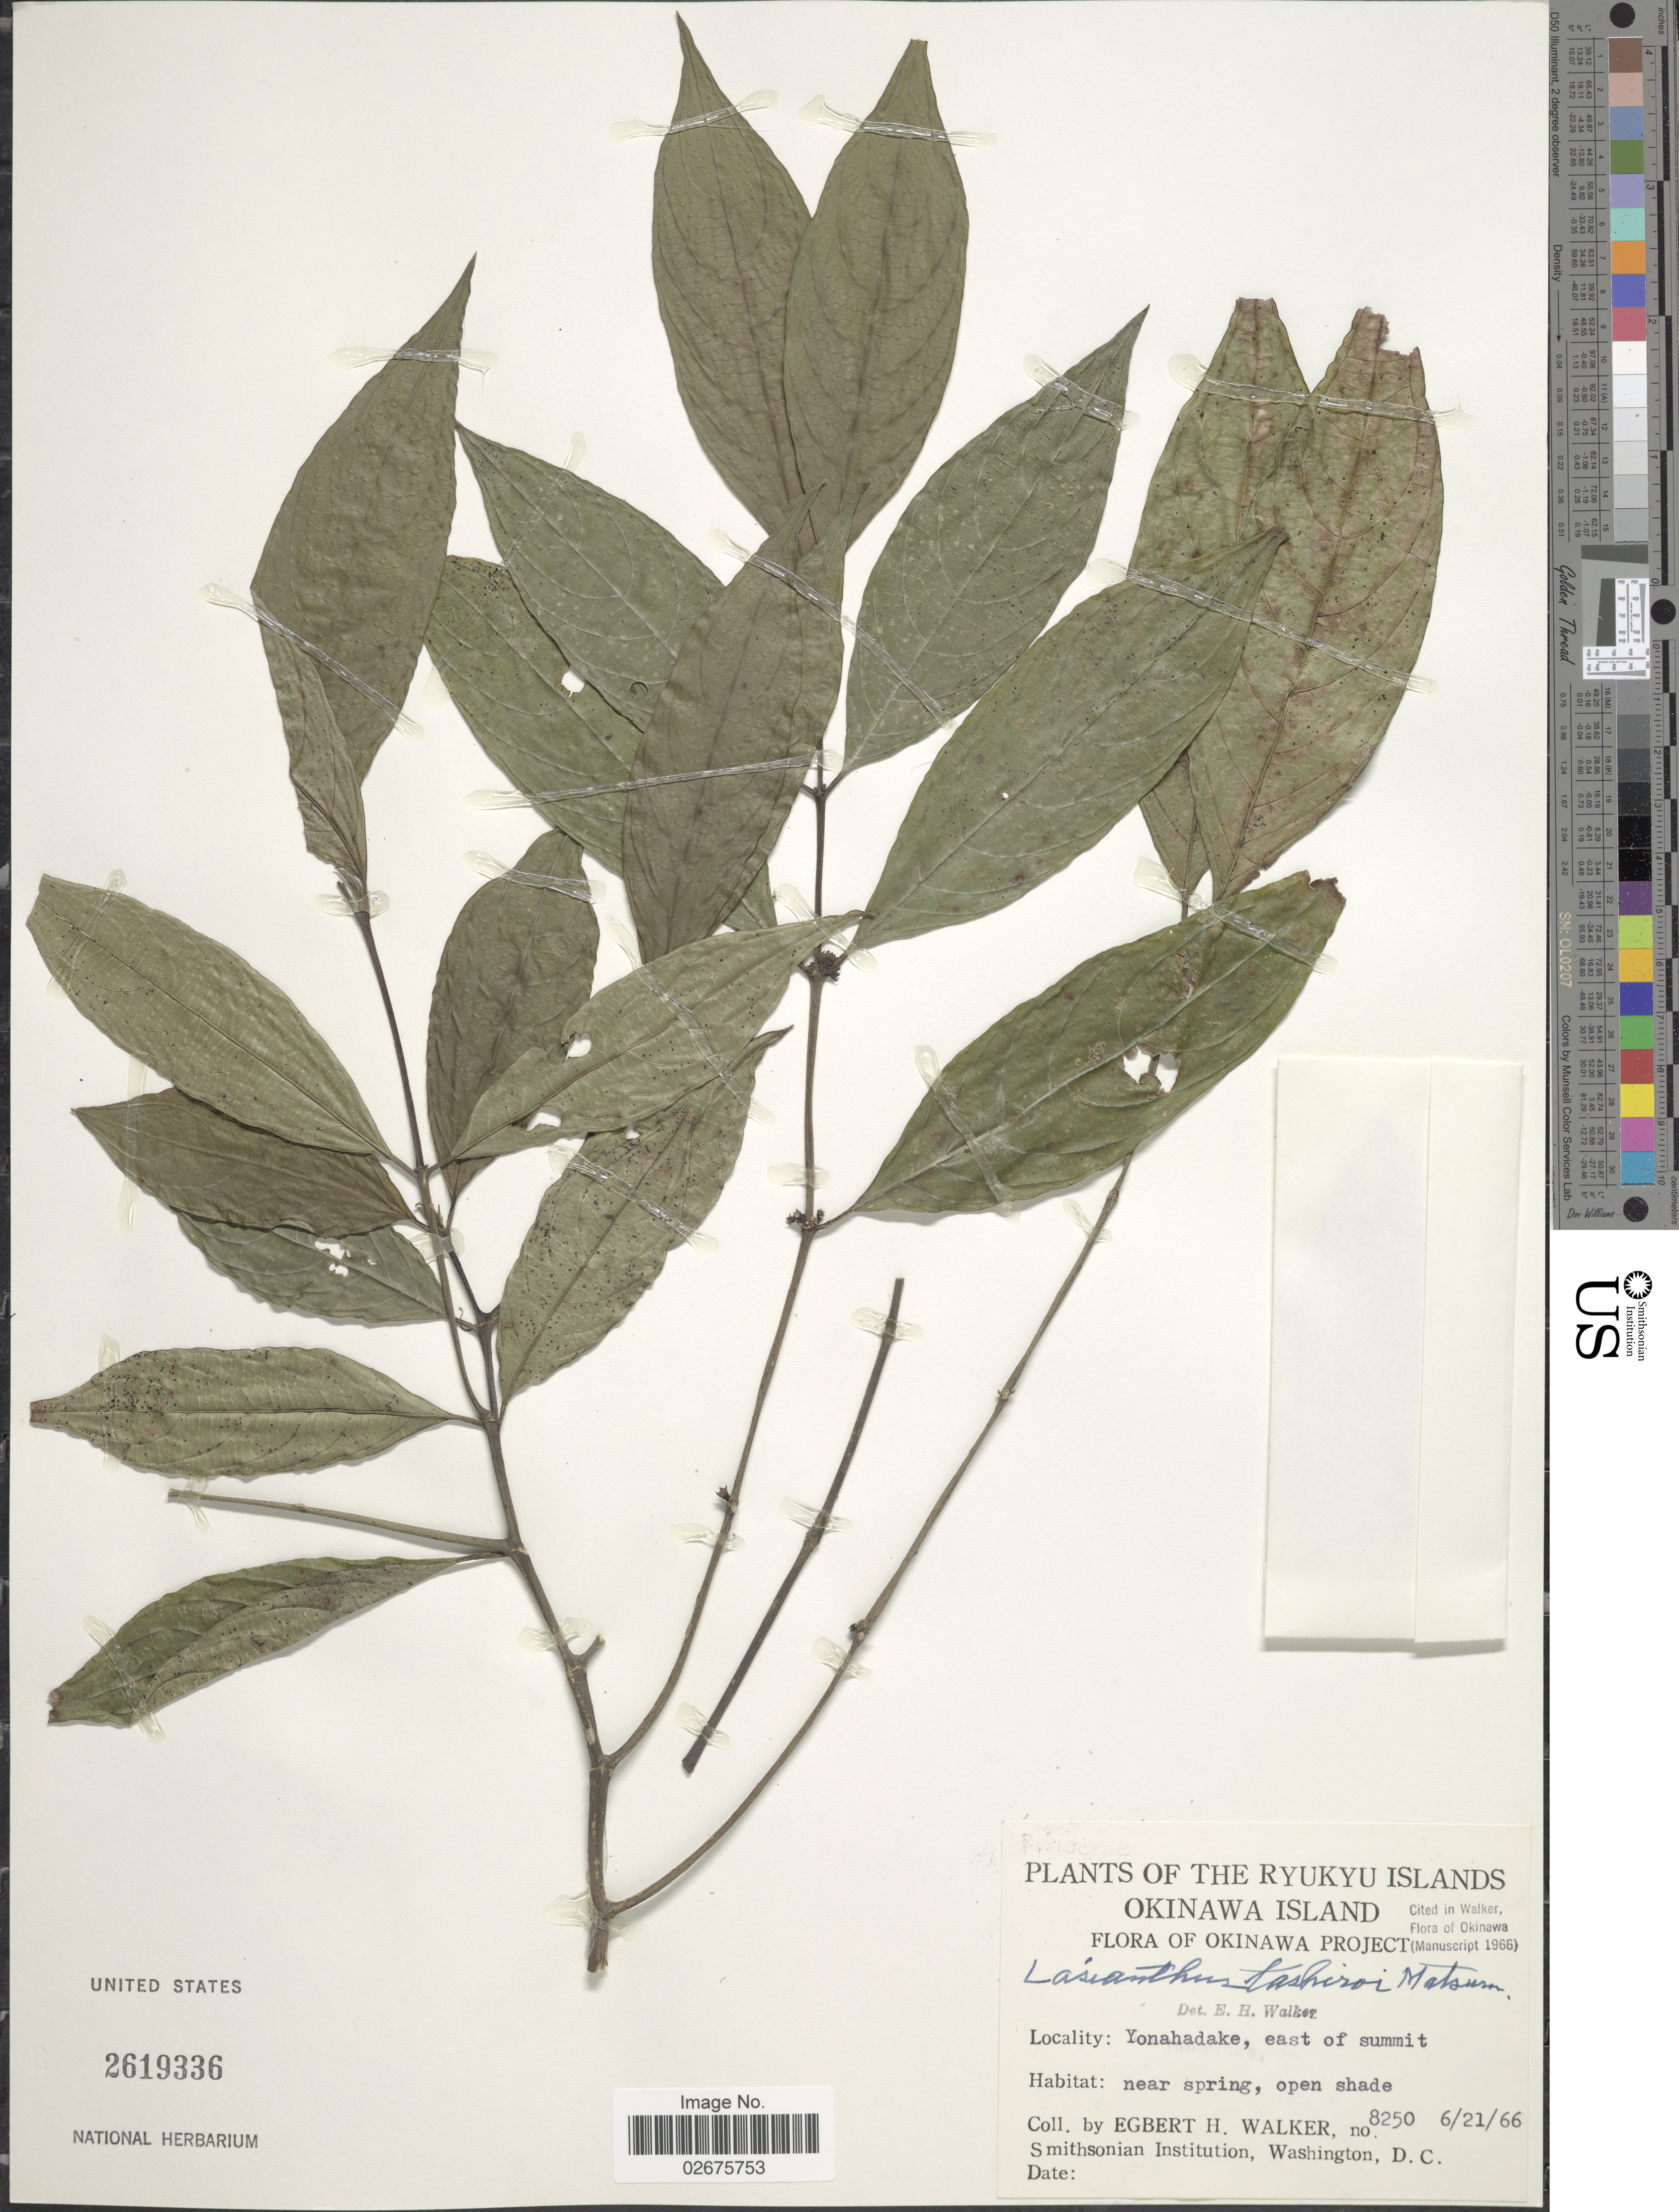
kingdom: Plantae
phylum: Tracheophyta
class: Magnoliopsida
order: Gentianales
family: Rubiaceae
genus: Lasianthus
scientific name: Lasianthus fordii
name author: Hance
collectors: E. H. Walker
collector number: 8250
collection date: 1966-06-21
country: Japan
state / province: Okinawa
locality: The Ryukyu Islands, Okinawa Island, Yonahadake, east of summit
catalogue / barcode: US 2619336